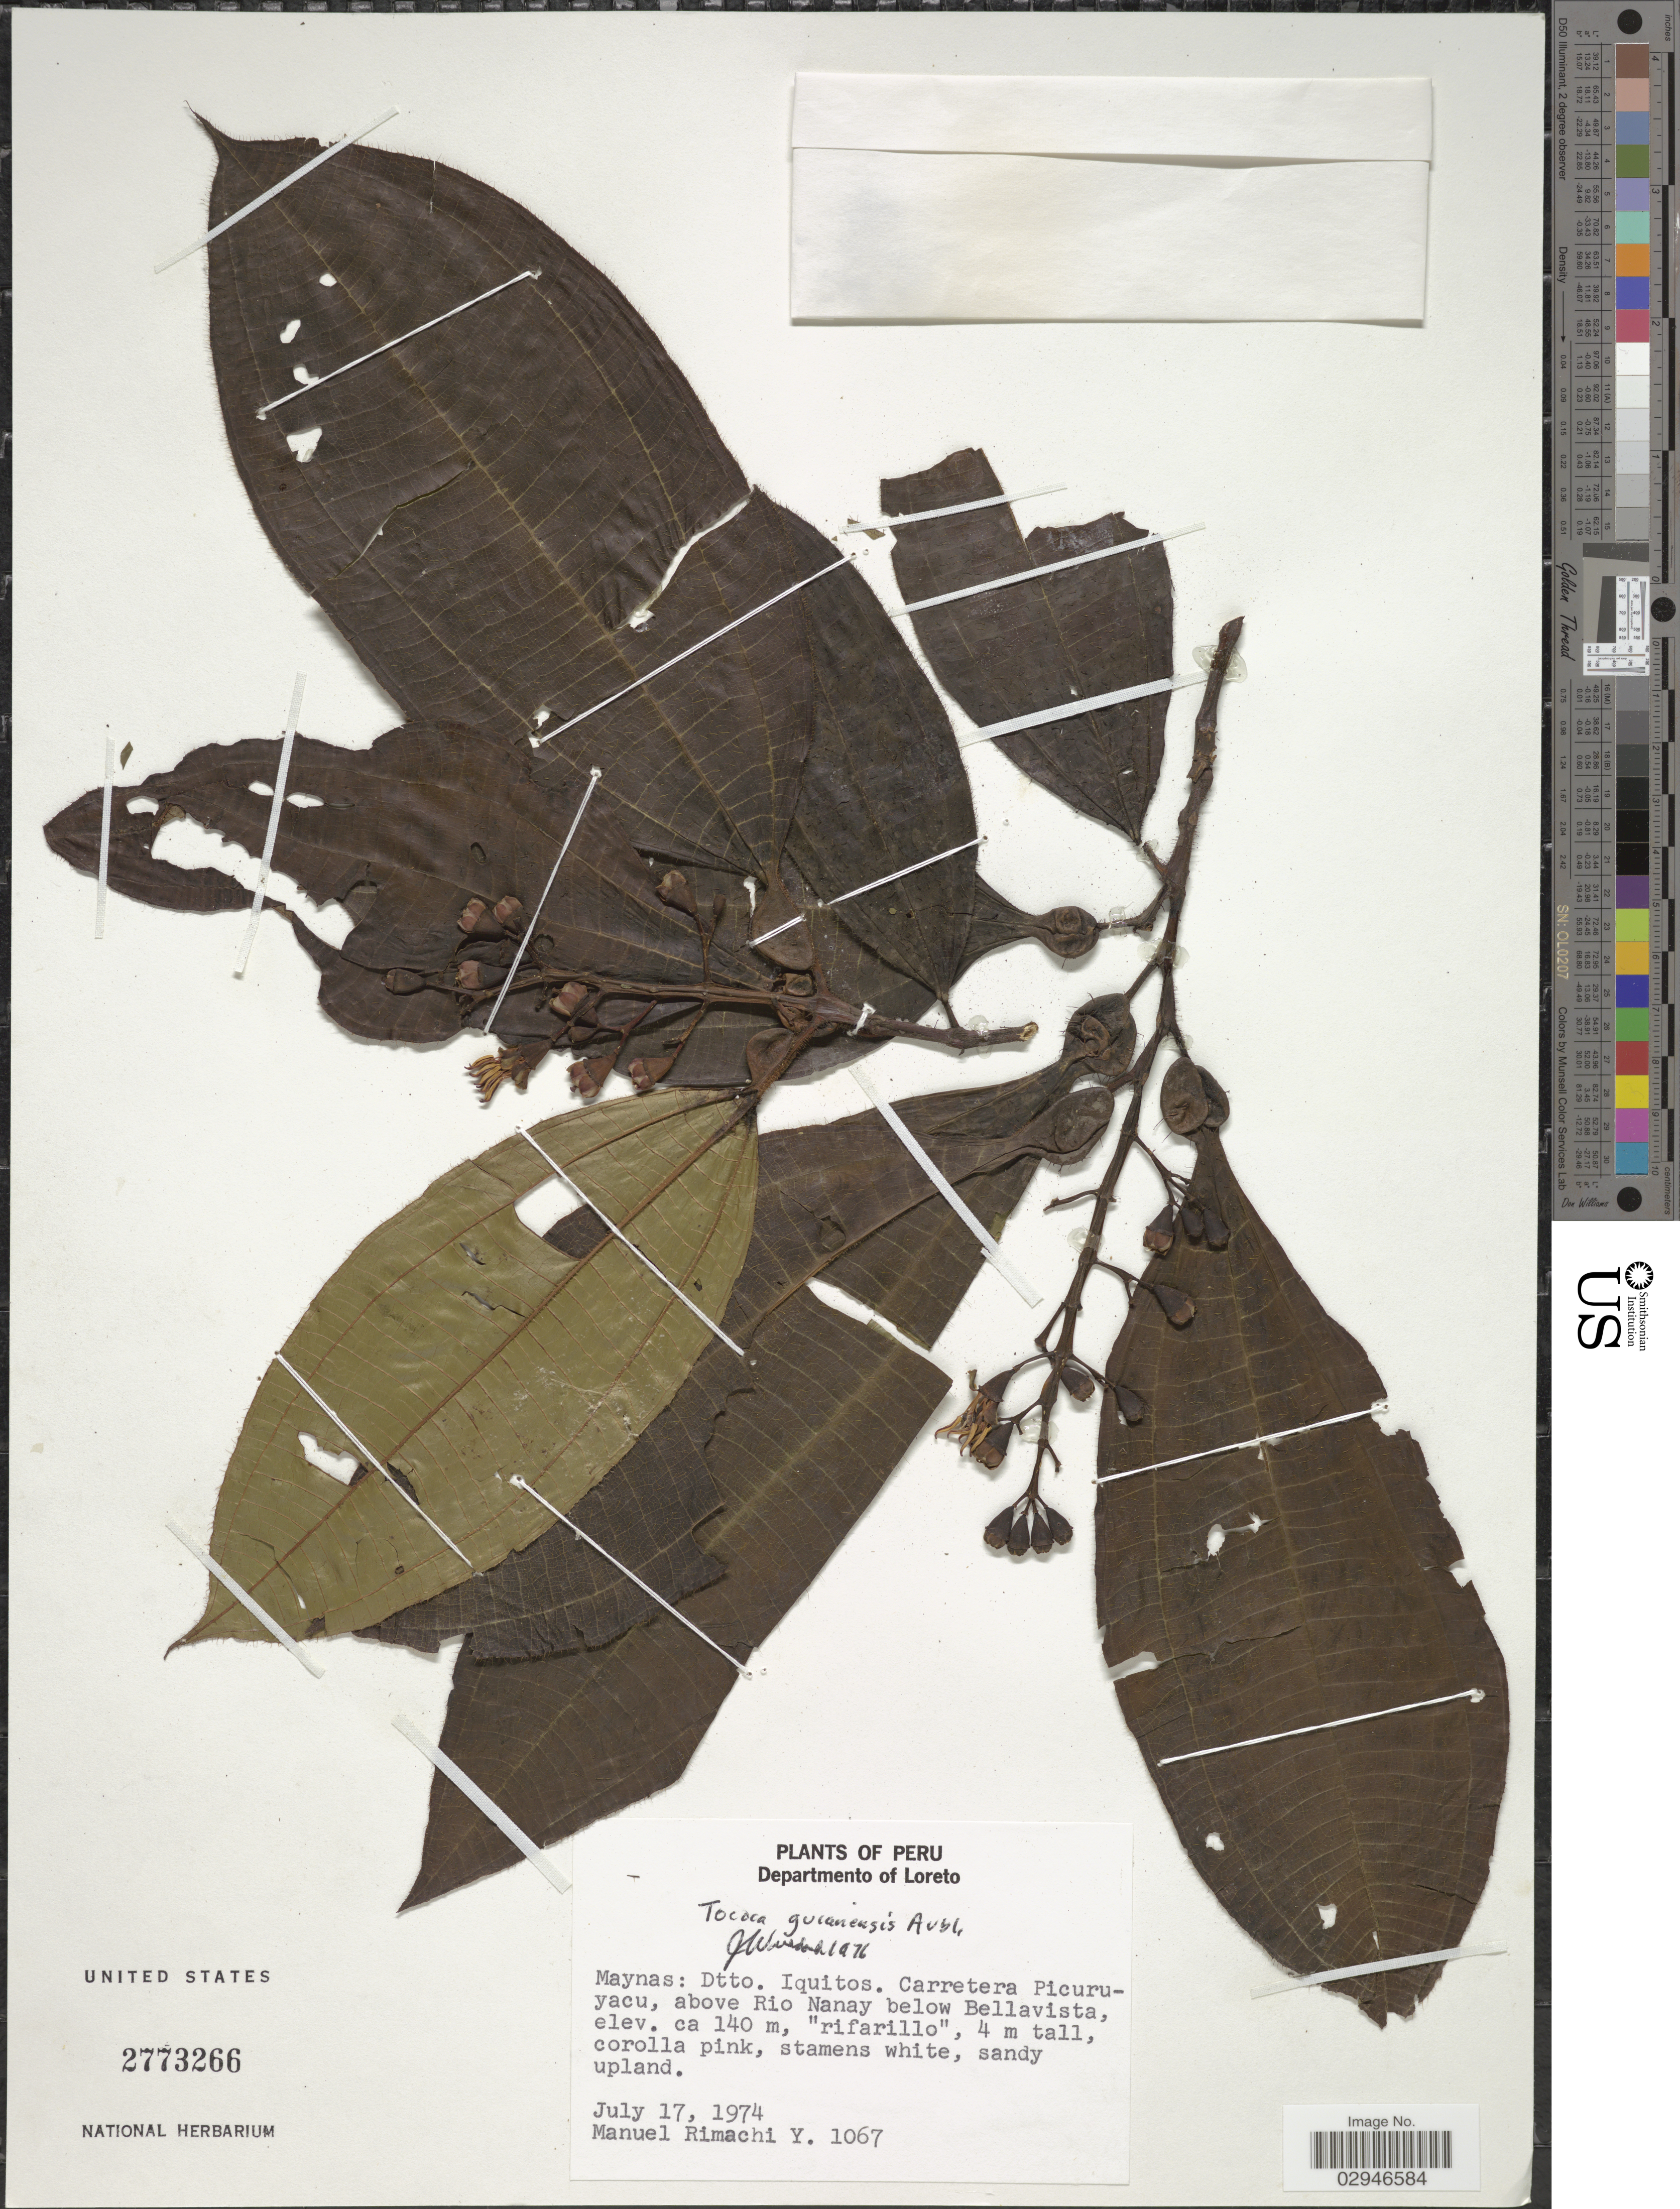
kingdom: Plantae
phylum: Tracheophyta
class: Magnoliopsida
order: Myrtales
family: Melastomataceae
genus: Tococa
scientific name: Tococa guianensis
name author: Aubl.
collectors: M. Rimachi Y.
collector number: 1067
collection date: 1974-07-17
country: Peru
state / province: Loreto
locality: Departmento of Loreto, Maynas, Dtto. Iquitos, Carretera Picuruyacu, above Rio Nanay below Bellavista.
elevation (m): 140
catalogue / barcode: US 2773266